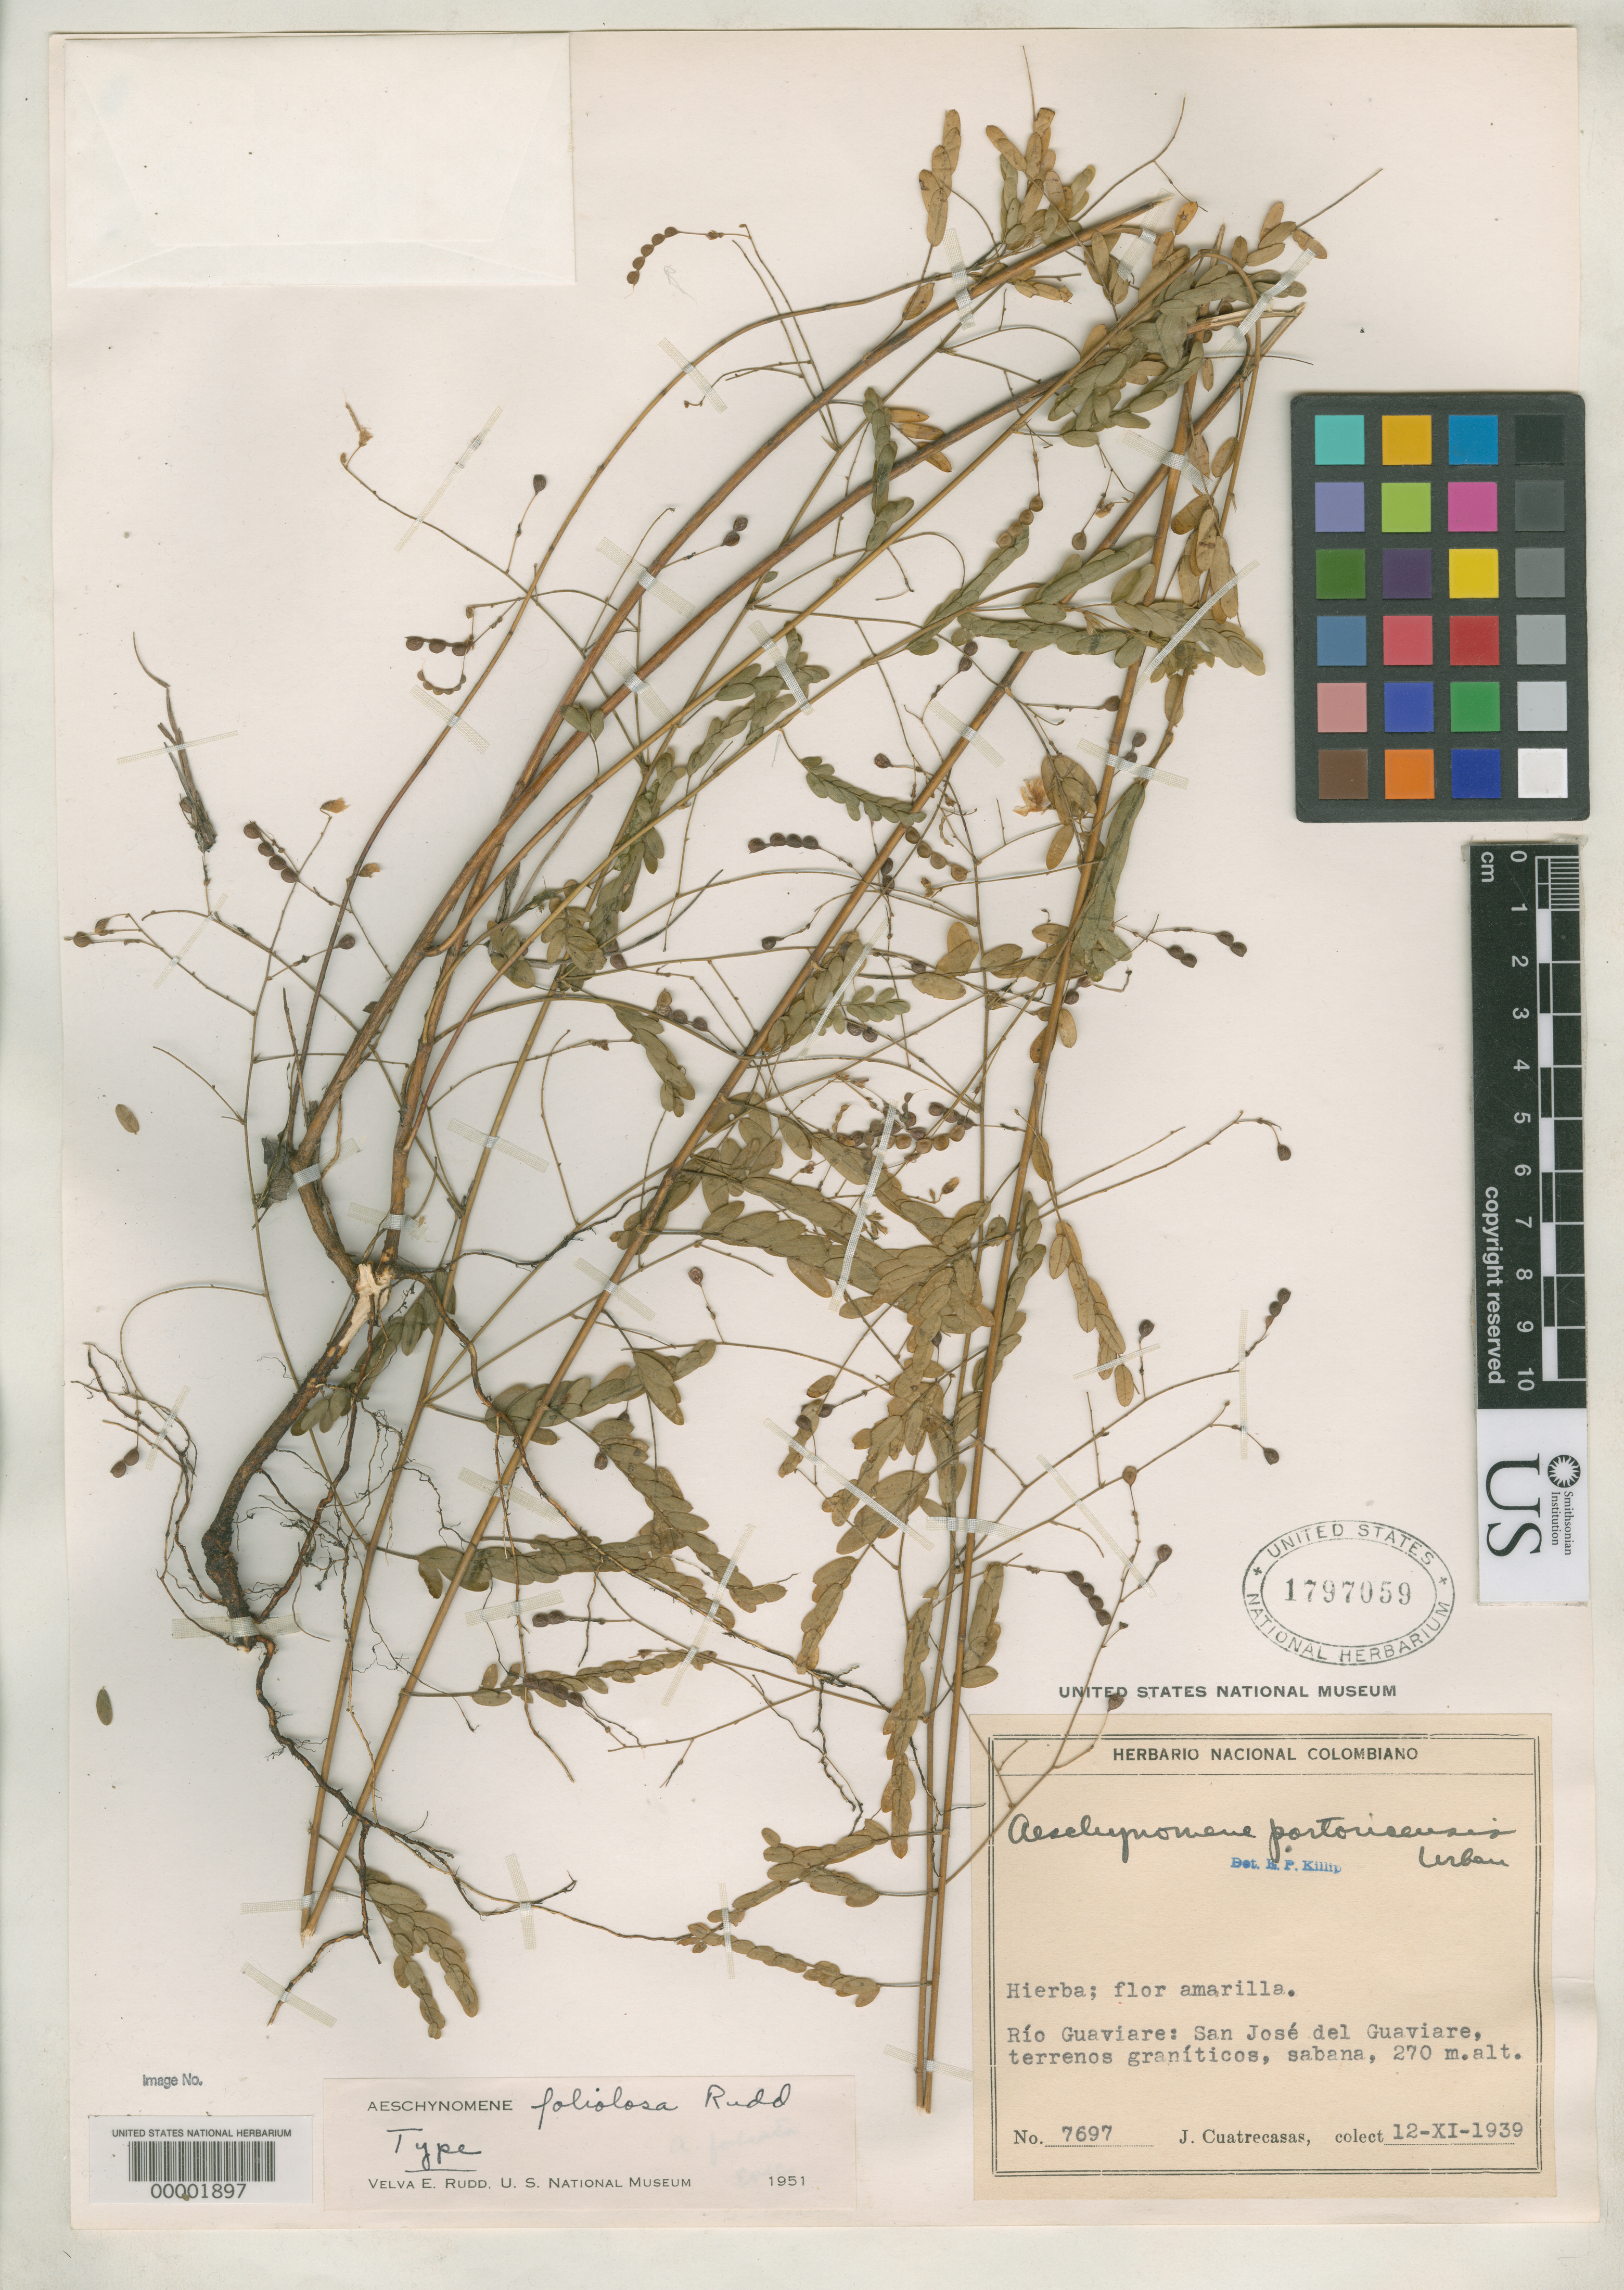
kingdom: Plantae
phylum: Tracheophyta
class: Magnoliopsida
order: Fabales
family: Fabaceae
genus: Aeschynomene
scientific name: Aeschynomene foliolosa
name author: Rudd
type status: Holotype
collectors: J. Cuatrecasas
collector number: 7697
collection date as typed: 12 Nov 1939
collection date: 1939-11-12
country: Colombia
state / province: Vaupés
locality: San Jose del Guaviare.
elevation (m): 270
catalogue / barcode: US 1797059